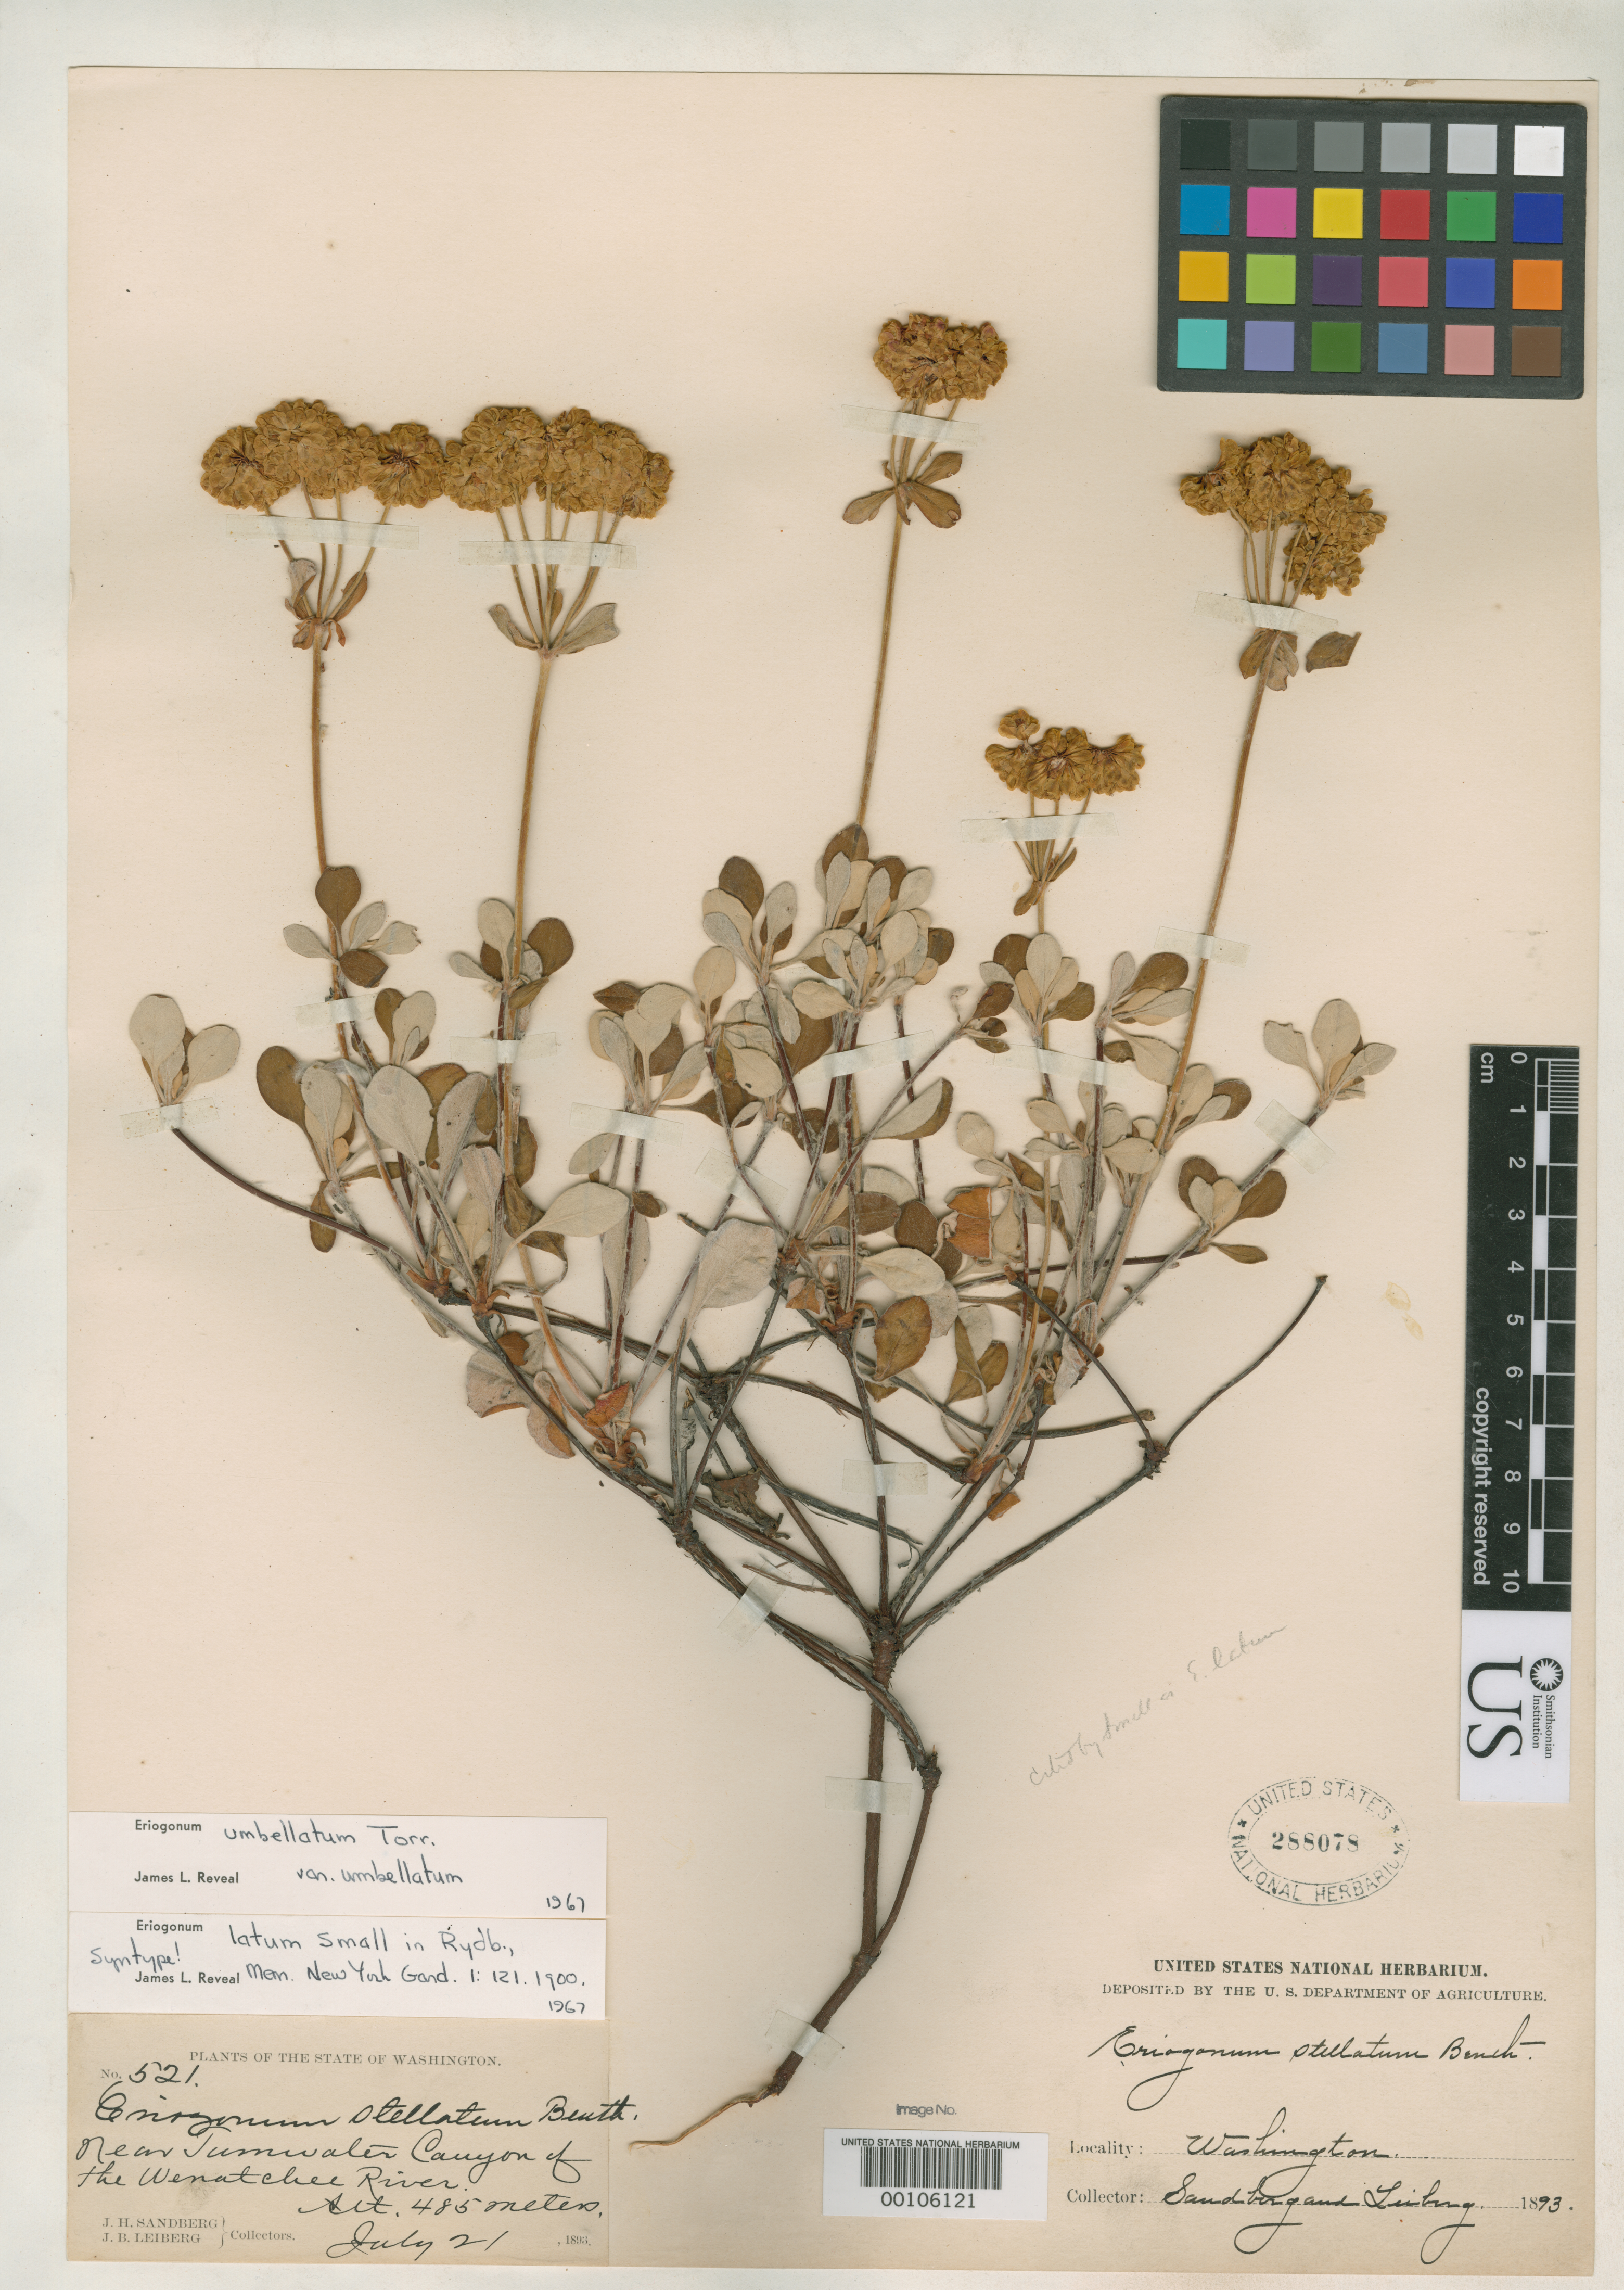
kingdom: Plantae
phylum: Tracheophyta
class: Magnoliopsida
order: Caryophyllales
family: Polygonaceae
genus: Eriogonum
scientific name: Eriogonum latum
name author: Small in Rydb.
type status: Isosyntype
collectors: J. H. Sandberg & J. Leiberg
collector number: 521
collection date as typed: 21 Jul 1893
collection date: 1893-07-21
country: United States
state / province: Washington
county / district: Chelan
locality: Near Tumwater Canyon.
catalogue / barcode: US 288078